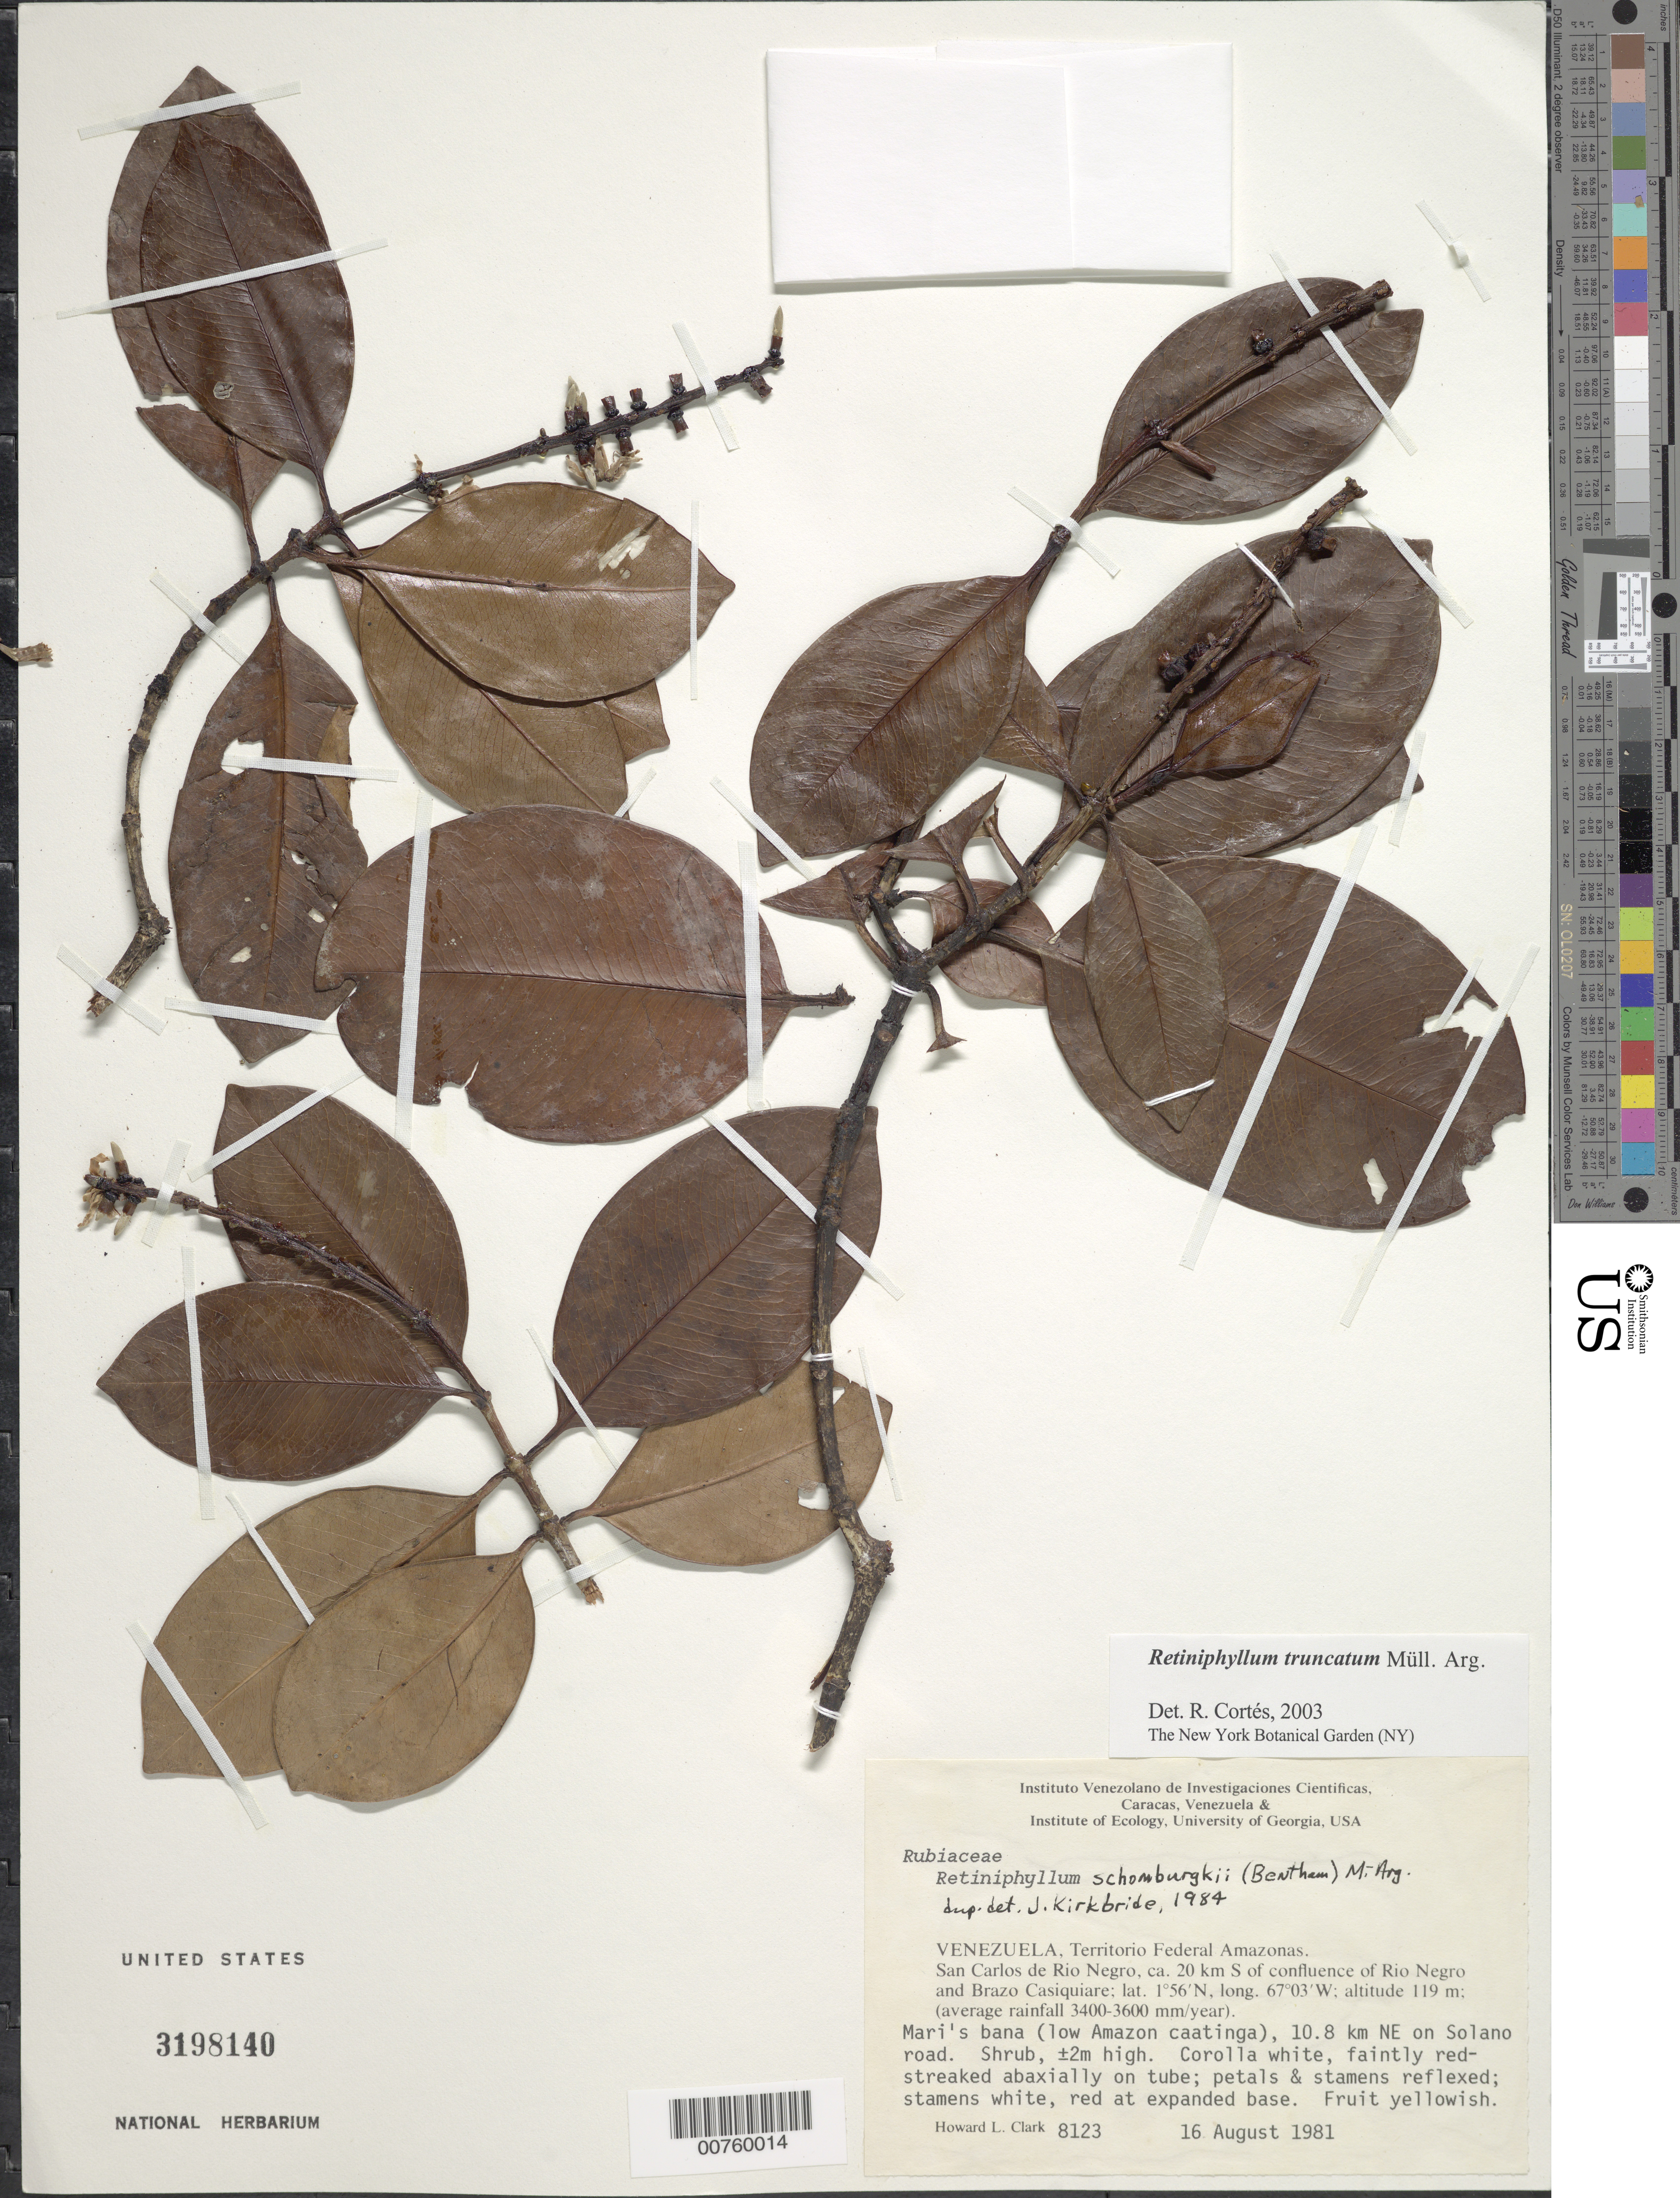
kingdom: Plantae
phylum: Tracheophyta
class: Magnoliopsida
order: Gentianales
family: Rubiaceae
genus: Retiniphyllum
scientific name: Retiniphyllum truncatum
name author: Müll. Arg.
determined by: Cortes R., G.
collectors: H. L. Clark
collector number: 8123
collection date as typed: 16-Aug-81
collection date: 1981-08-16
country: Venezuela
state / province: Amazonas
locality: San Carlos de Río Negro, ca. 20 km S of confluence of Río Negro and Brazo Casiquiare; Mari's bana, 10.8 km NE of San Carlos on Solano Road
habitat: Low Amazon caatinga; average rainfall 3400-3600 mm/year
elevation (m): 119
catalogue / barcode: US 3198140